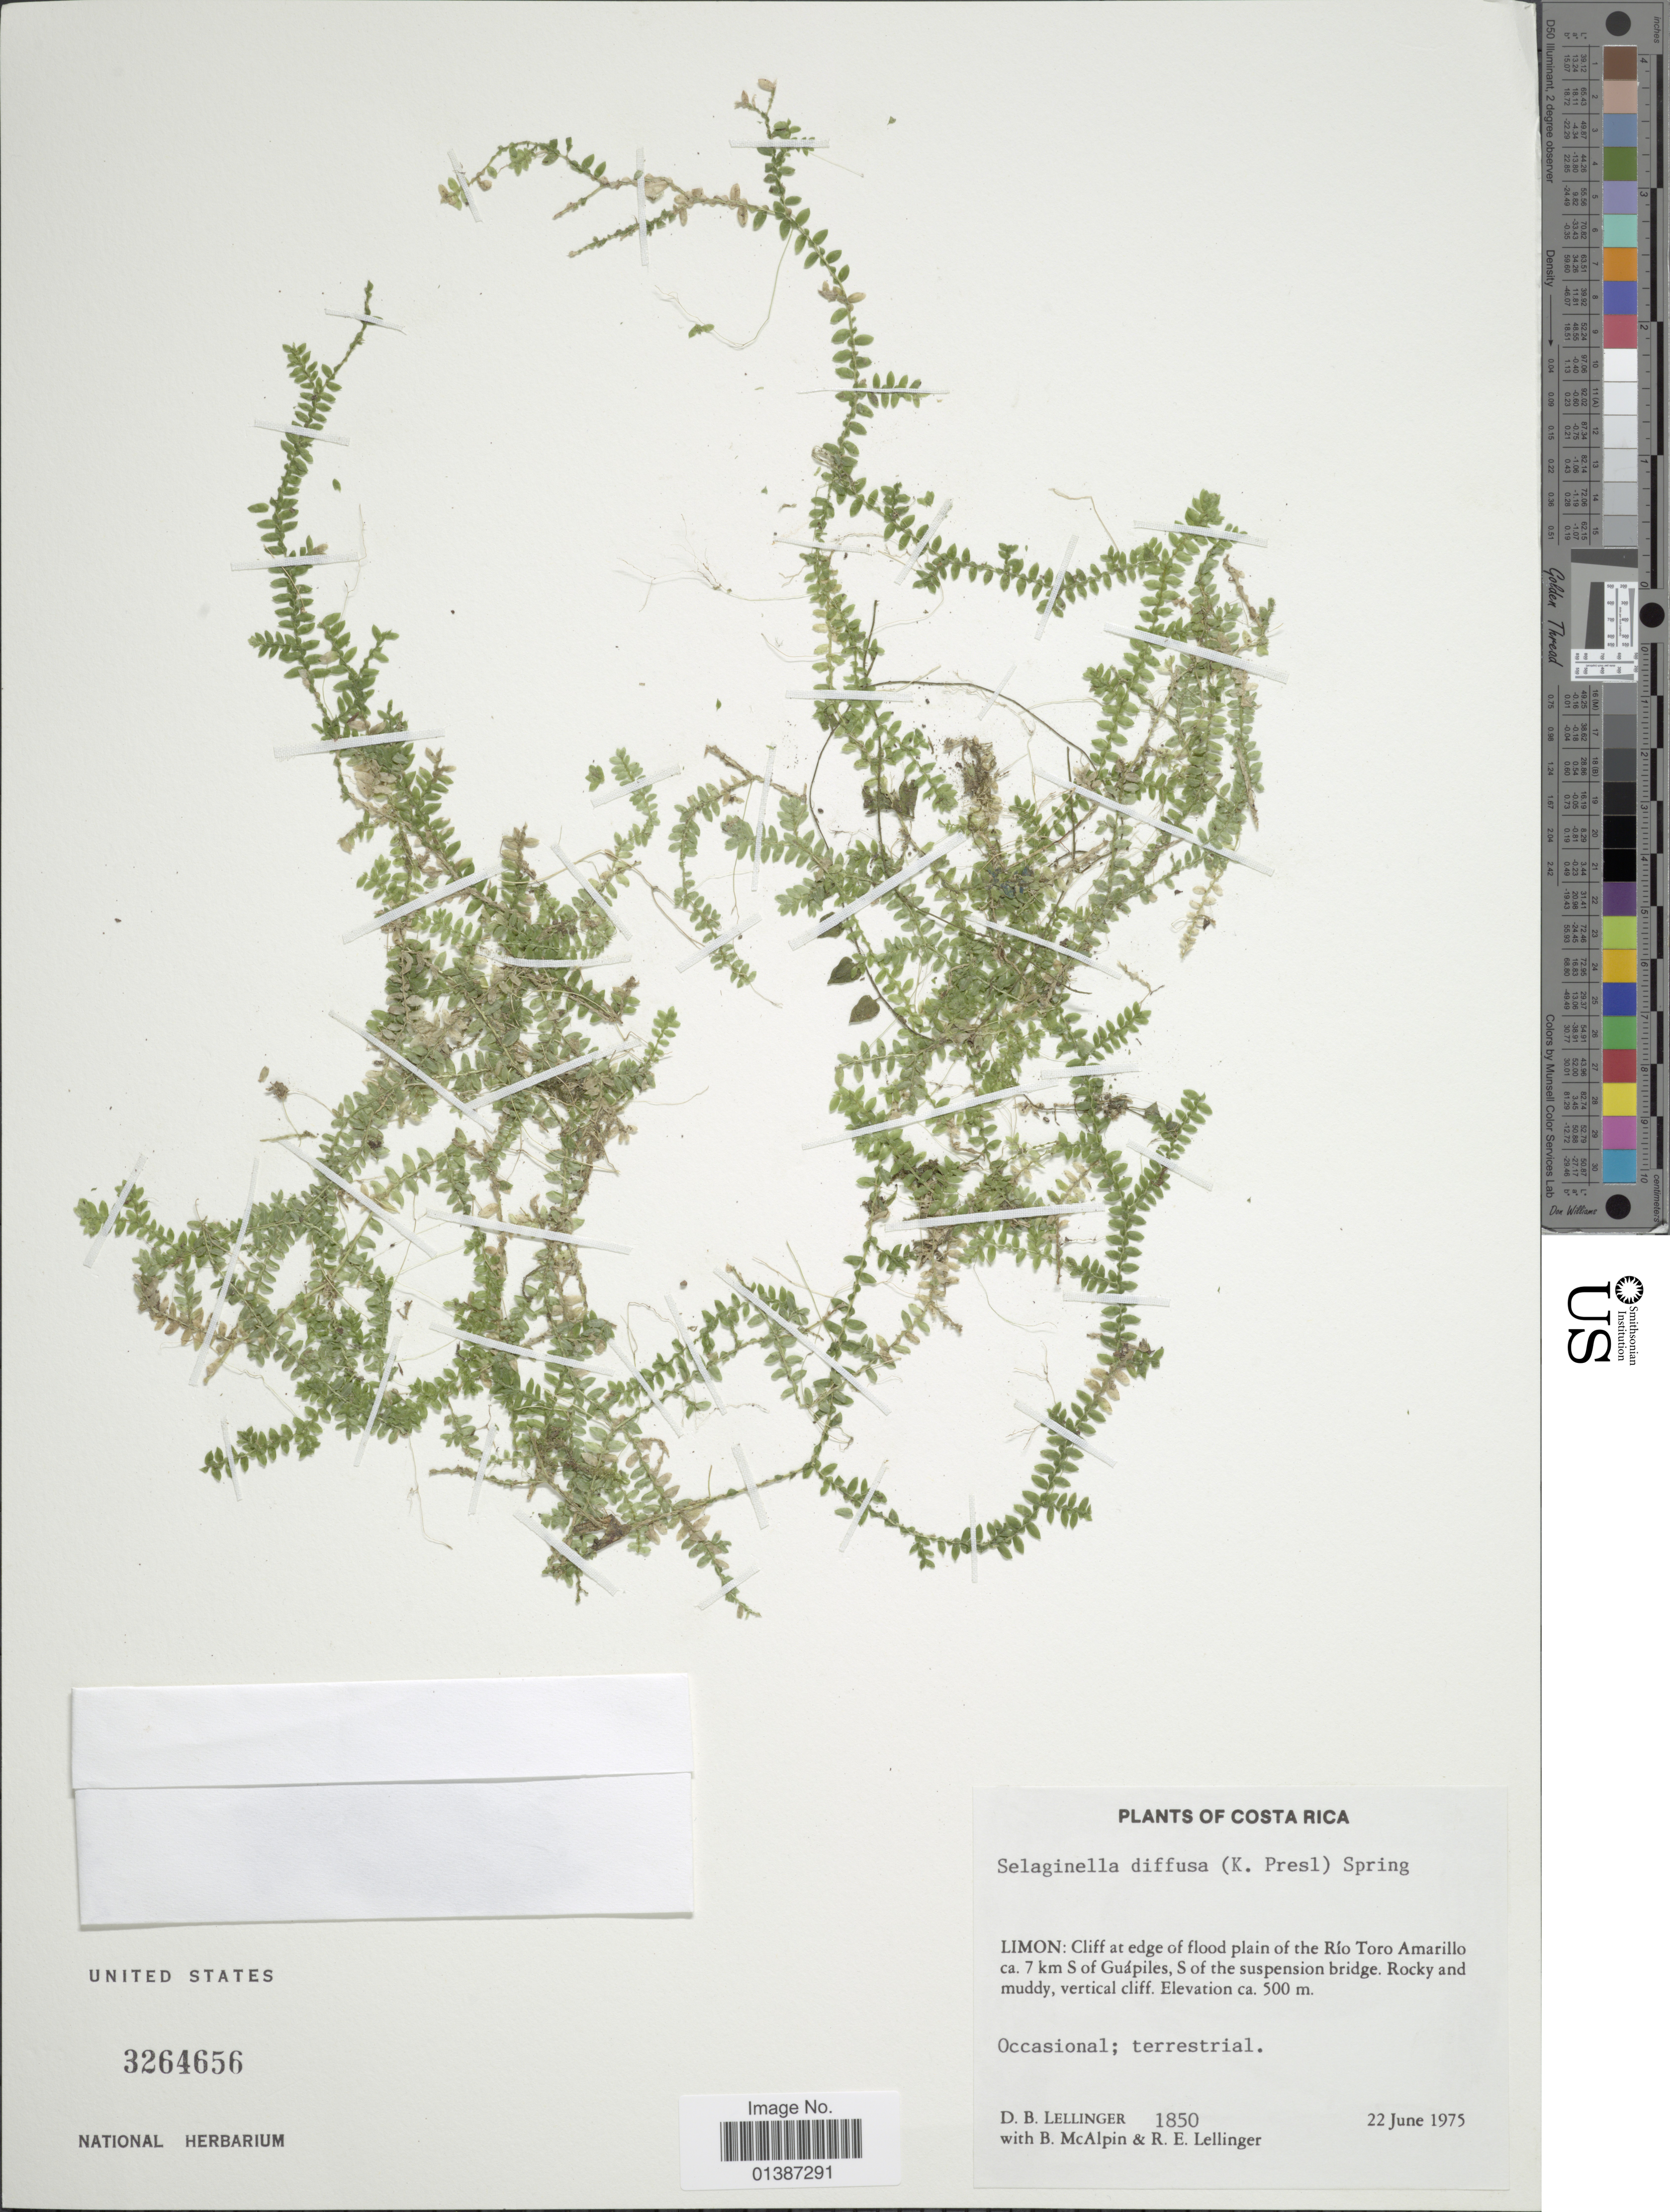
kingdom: Plantae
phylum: Tracheophyta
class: Lycopodiopsida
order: Selaginellales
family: Selaginellaceae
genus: Selaginella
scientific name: Selaginella diffusa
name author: (C. Presl) Spring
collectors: D. B. Lellinger, B. Mcalpin & R. E. Lellinger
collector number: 1850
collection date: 1975-06-22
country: Costa Rica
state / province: Limón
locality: Cliff at edge of flood plain of the Río Toro Amarillo ca 7 km S of Guápiles, S of the suspension bridge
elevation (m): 500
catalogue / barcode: US 3264656